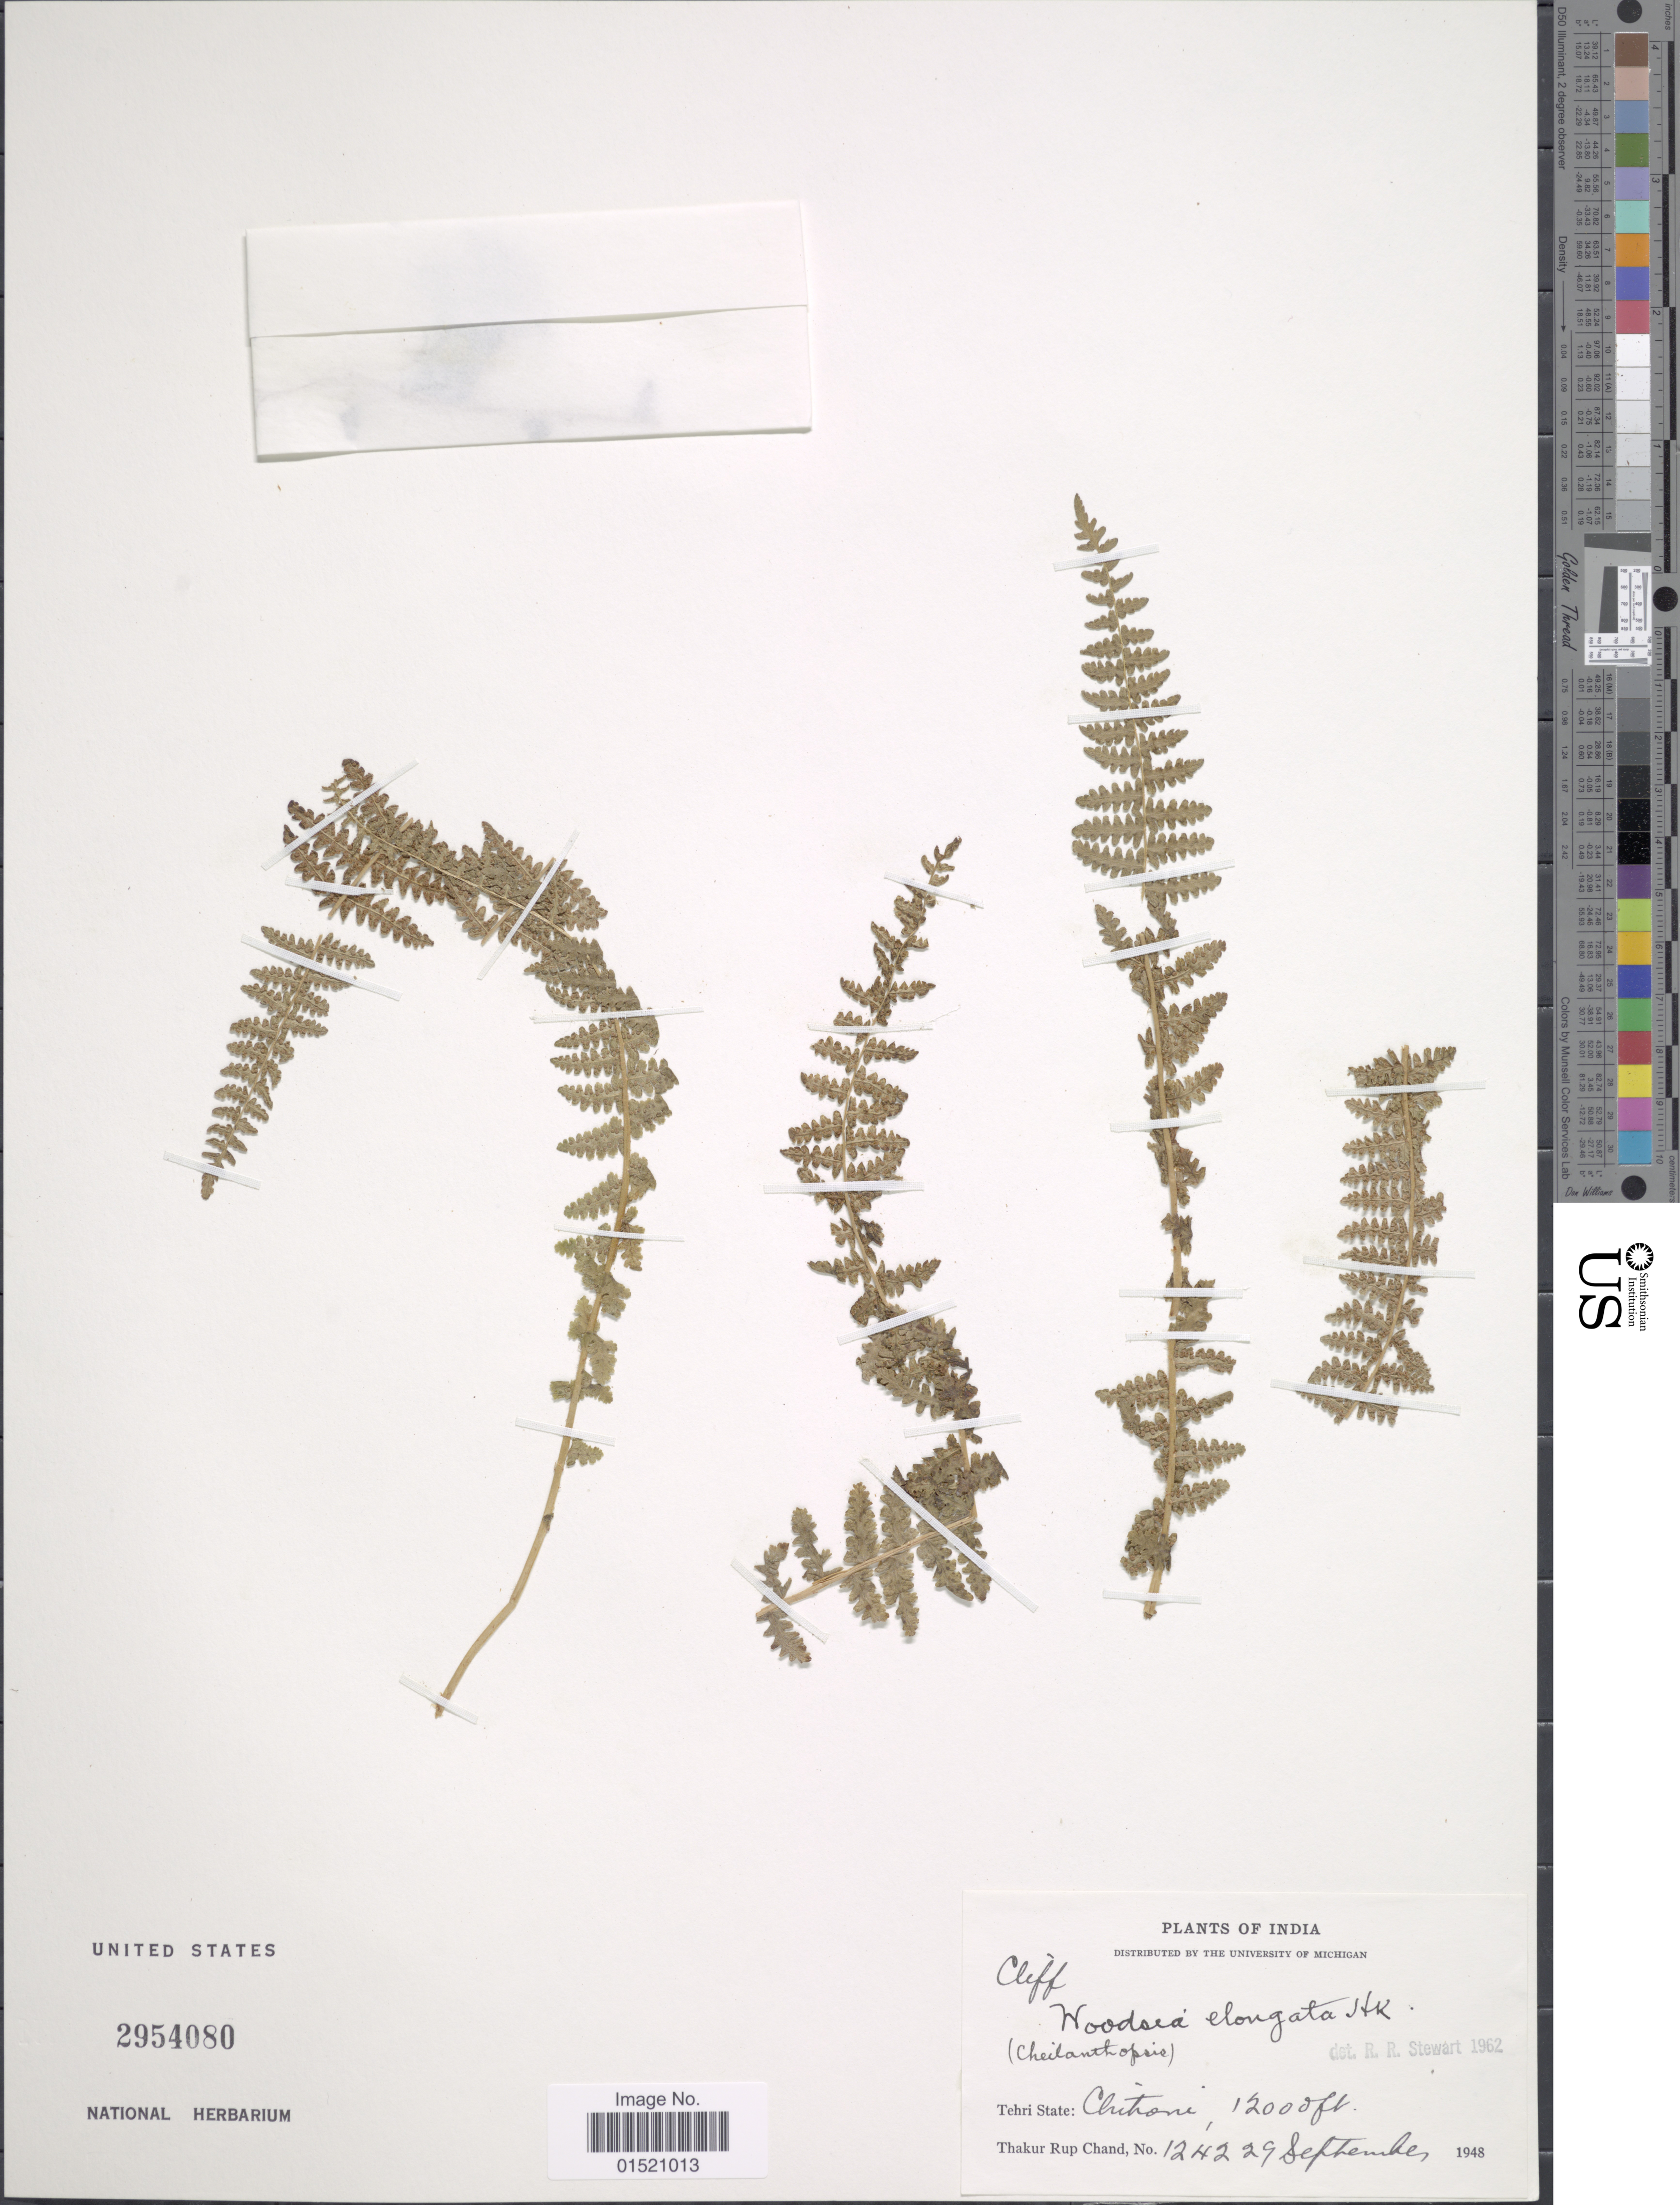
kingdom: Plantae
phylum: Tracheophyta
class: Polypodiopsida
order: Polypodiales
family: Woodsiaceae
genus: Woodsia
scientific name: Woodsia elongata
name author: Hook.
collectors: T. R. Chand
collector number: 1242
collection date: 1948-09-29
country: India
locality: Tehri State: chitoni [interpreted]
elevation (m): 366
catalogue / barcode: US 2954080